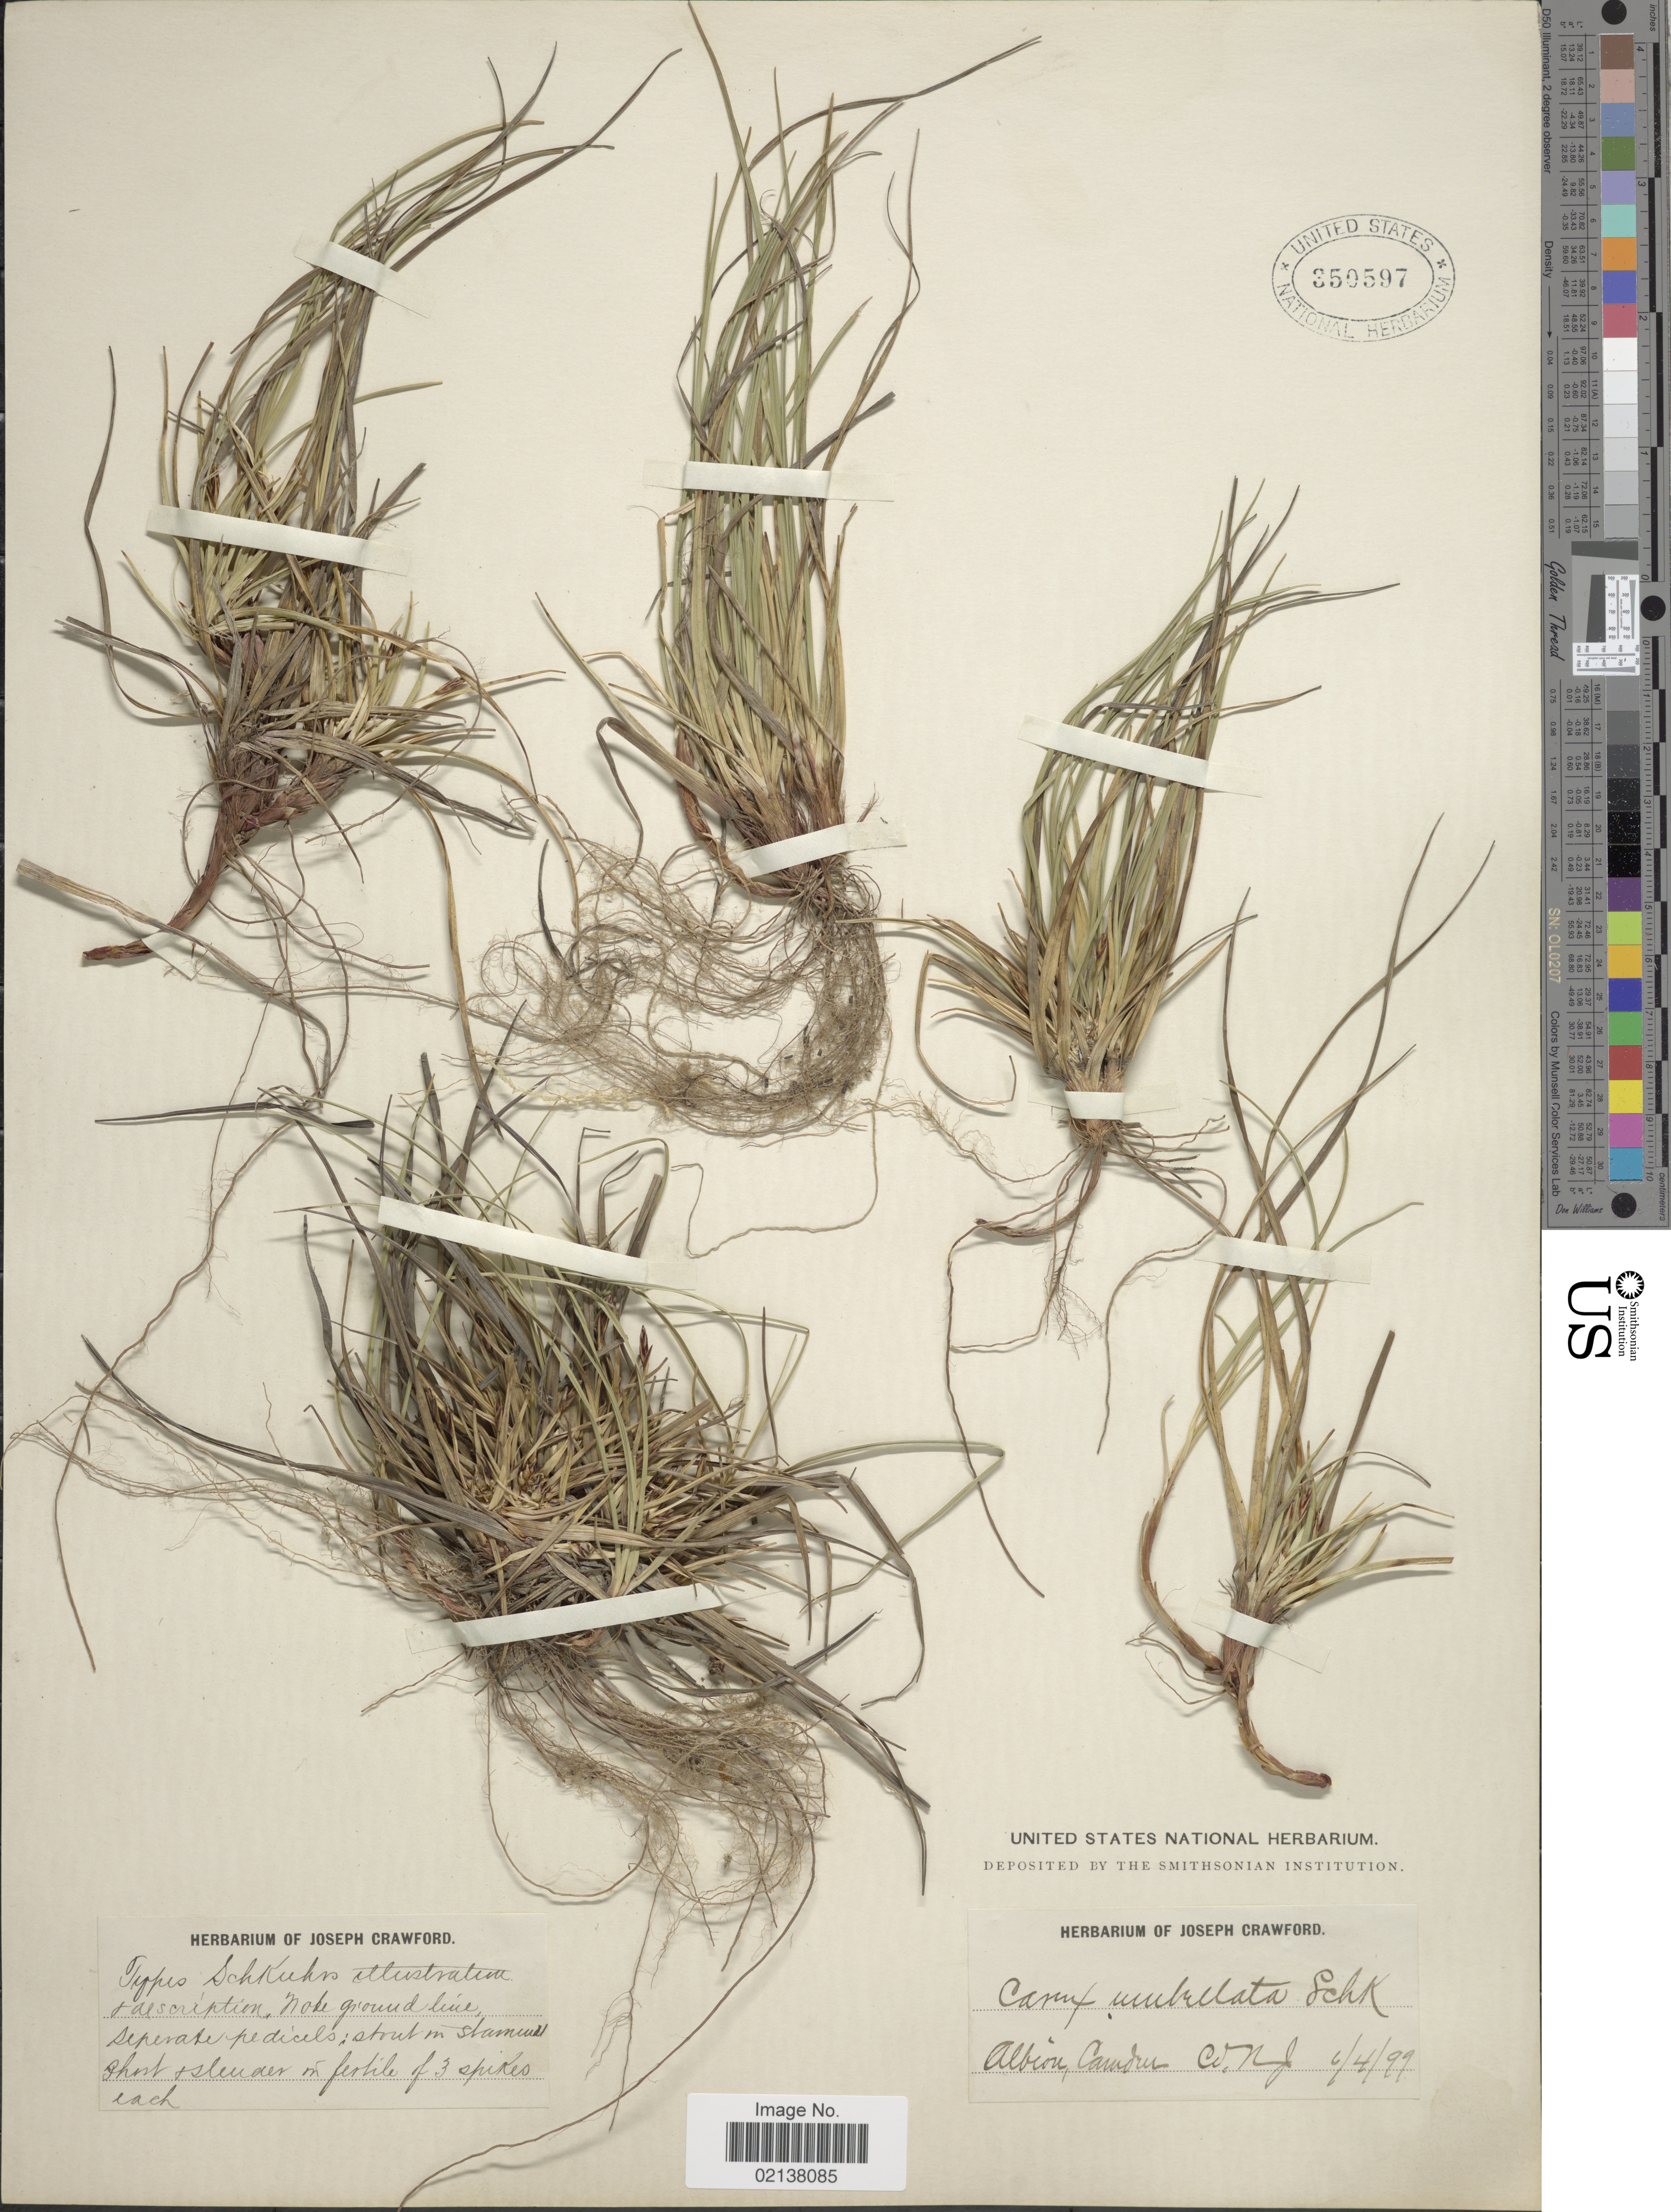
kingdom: Plantae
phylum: Tracheophyta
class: Liliopsida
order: Poales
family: Cyperaceae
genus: Carex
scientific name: Carex umbellata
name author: Schkuhr ex Willd.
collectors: ex herb. Joseph Crawford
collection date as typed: Transcribed d/m/y: 9/4/99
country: United States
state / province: New Jersey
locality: Albion, Camden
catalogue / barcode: US 350597